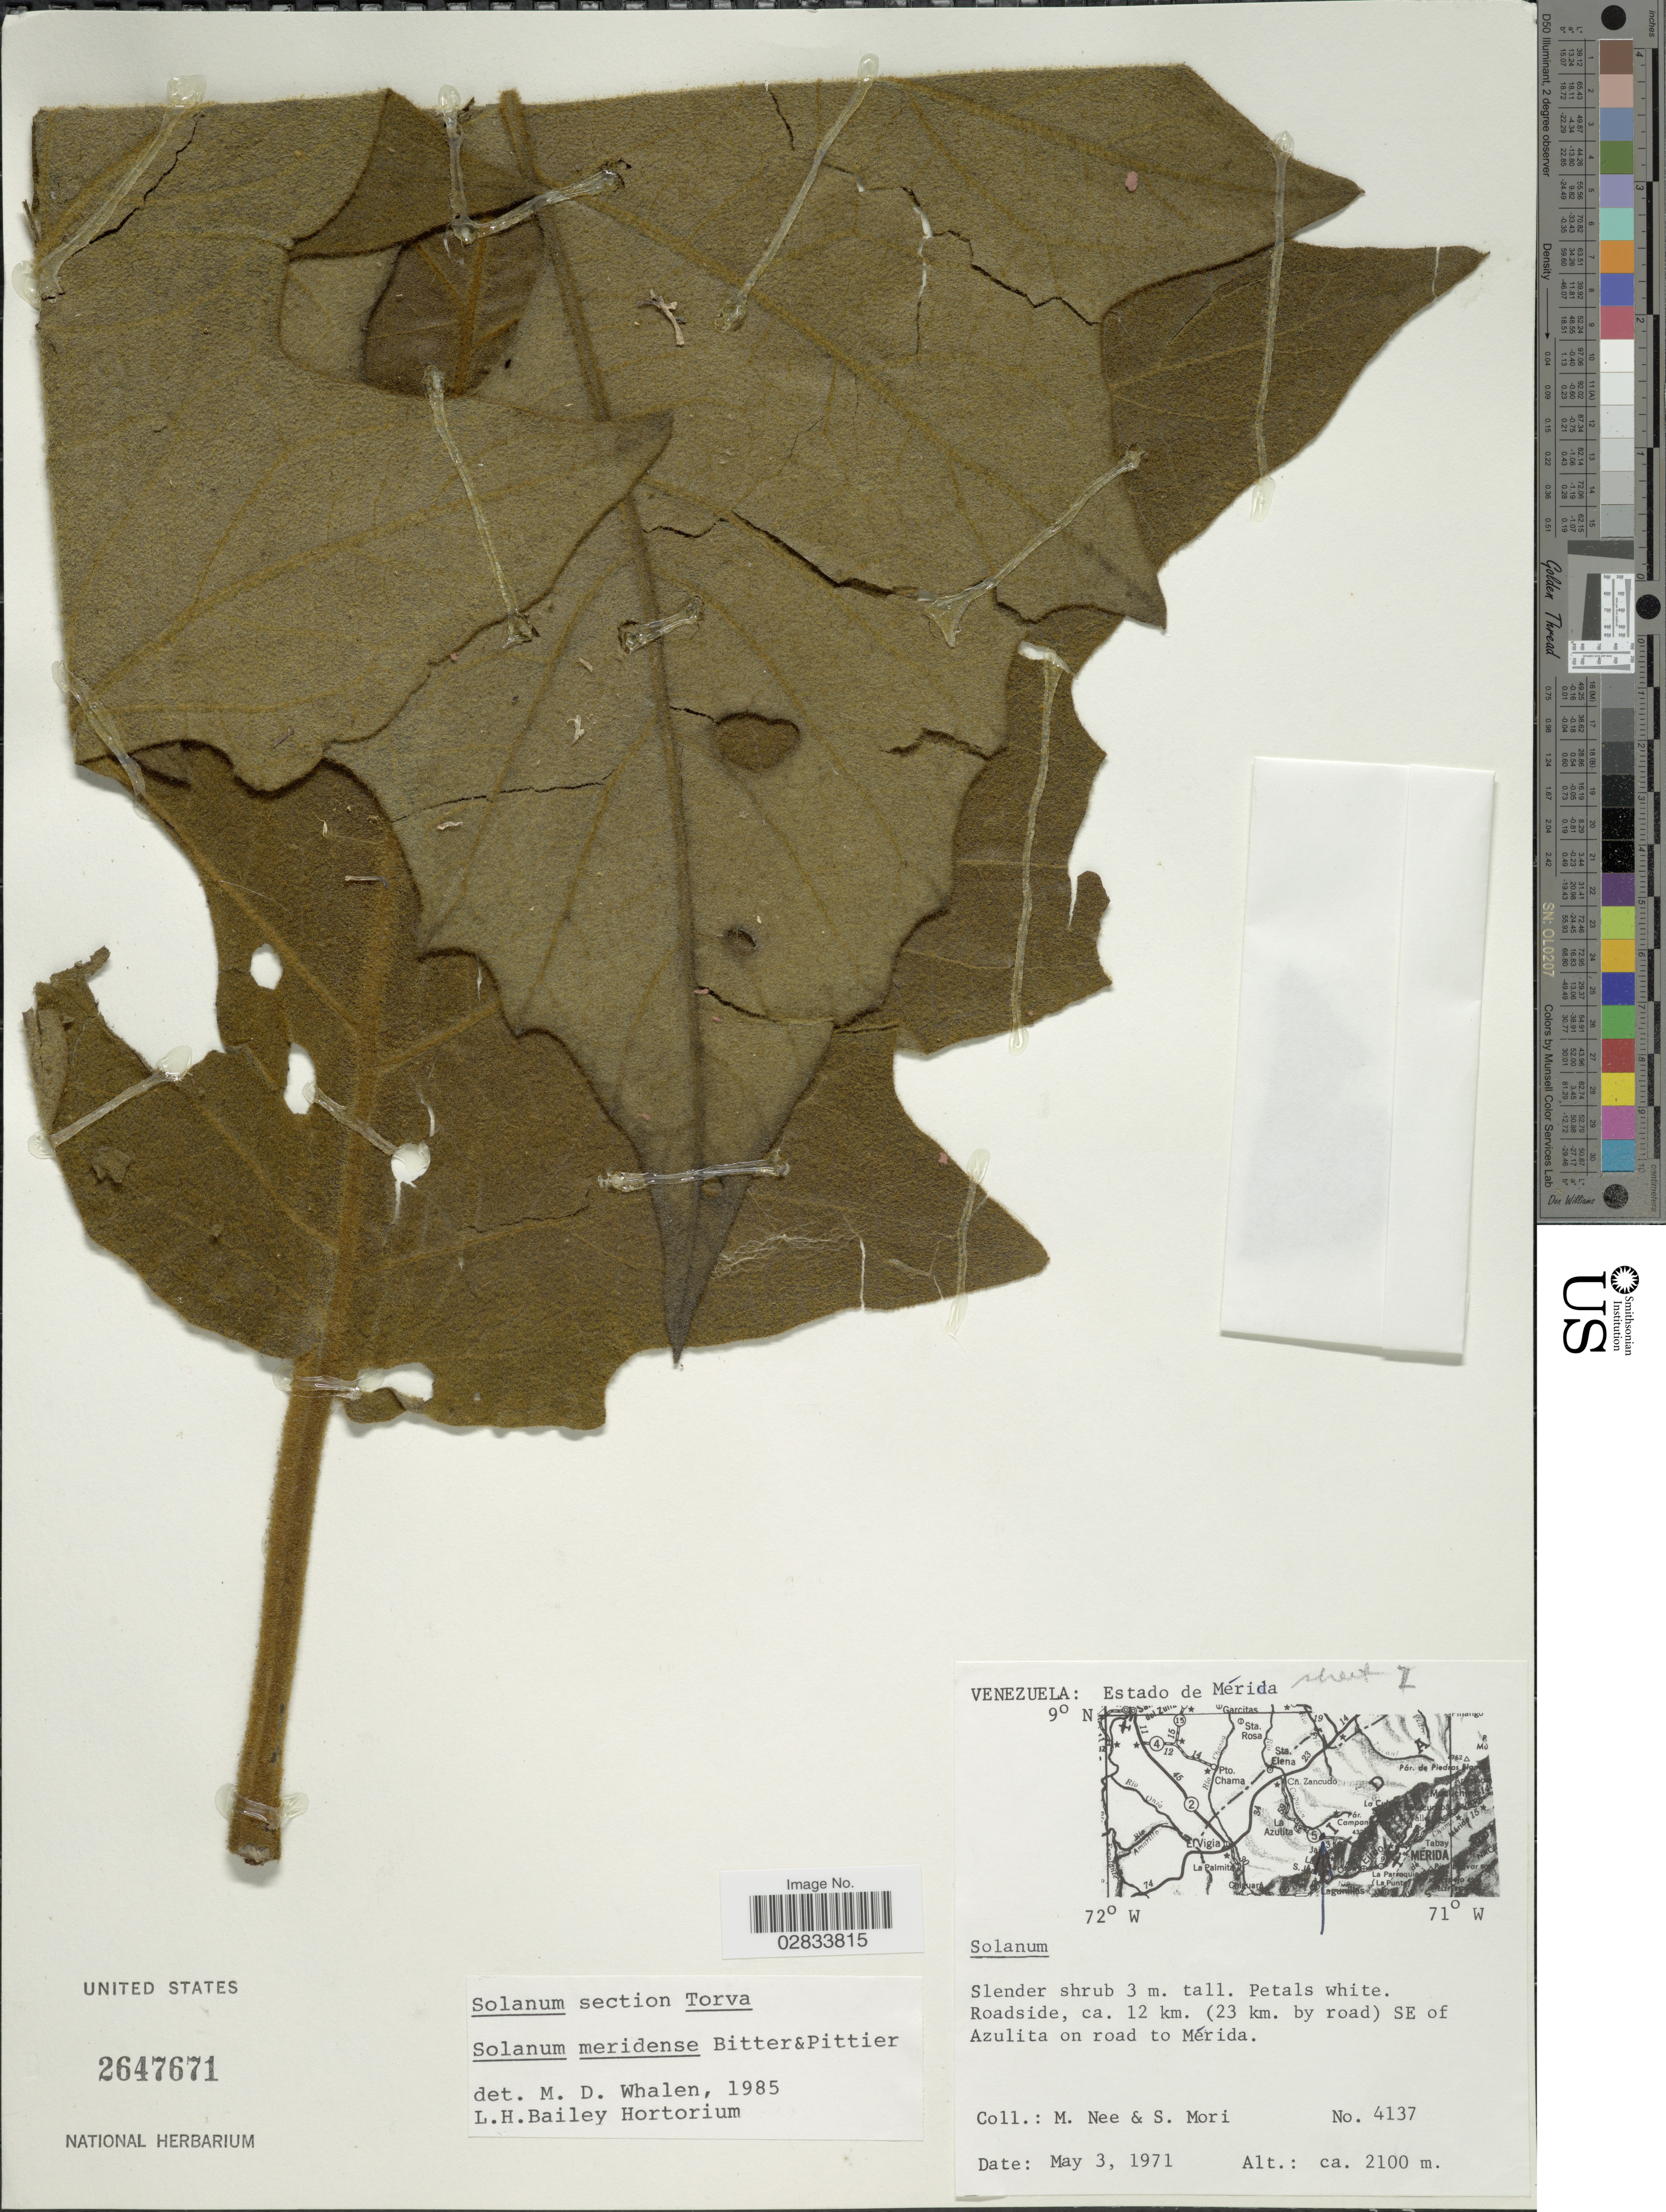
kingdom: Plantae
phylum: Tracheophyta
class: Magnoliopsida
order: Solanales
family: Solanaceae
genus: Solanum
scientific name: Solanum meridense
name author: Bitter & Pittier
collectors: M. Nee & S. Mori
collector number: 4137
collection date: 1971-05-03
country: Venezuela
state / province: Mérida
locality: Roadside, ca. 12 km. (23 km. by road) SE of Azulita on road to Mérida.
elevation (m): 2100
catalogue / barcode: US 2647671